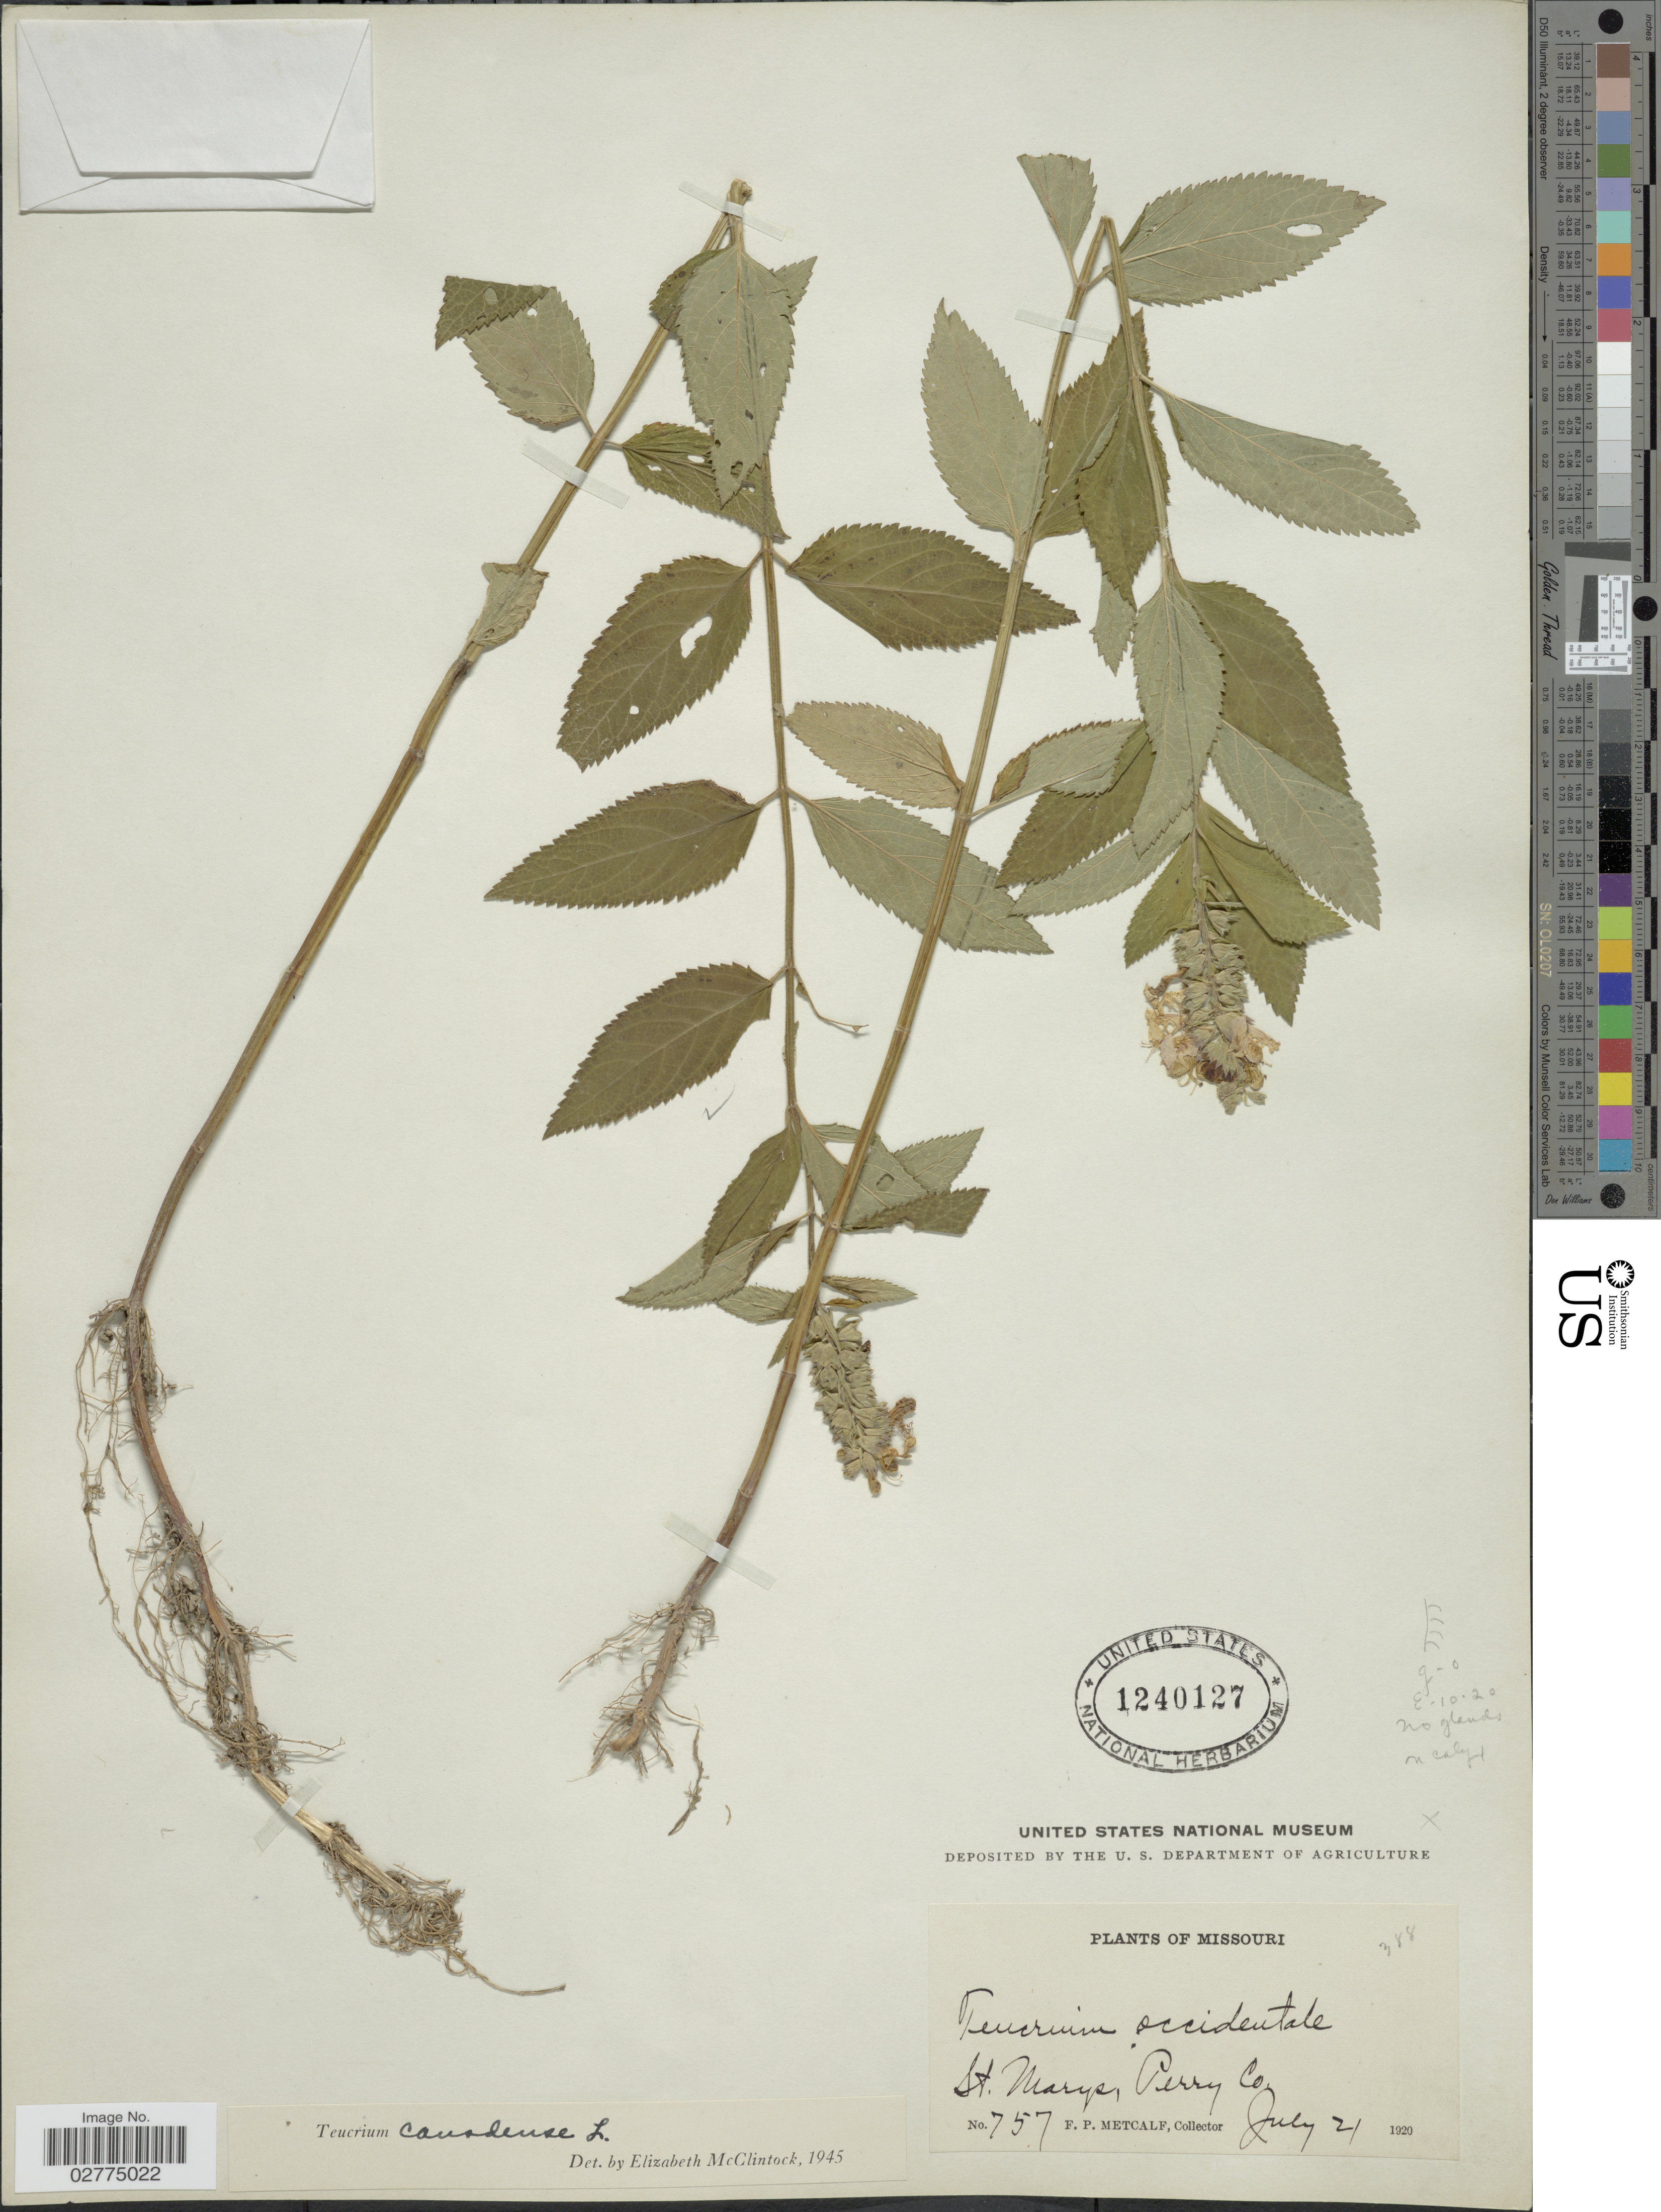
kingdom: Plantae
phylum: Tracheophyta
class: Magnoliopsida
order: Lamiales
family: Lamiaceae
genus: Teucrium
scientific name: Teucrium canadense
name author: L.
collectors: F. Metcalf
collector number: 757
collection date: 1920-07-21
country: United States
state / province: Missouri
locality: St. Marys, Perry Co.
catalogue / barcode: US 1240127